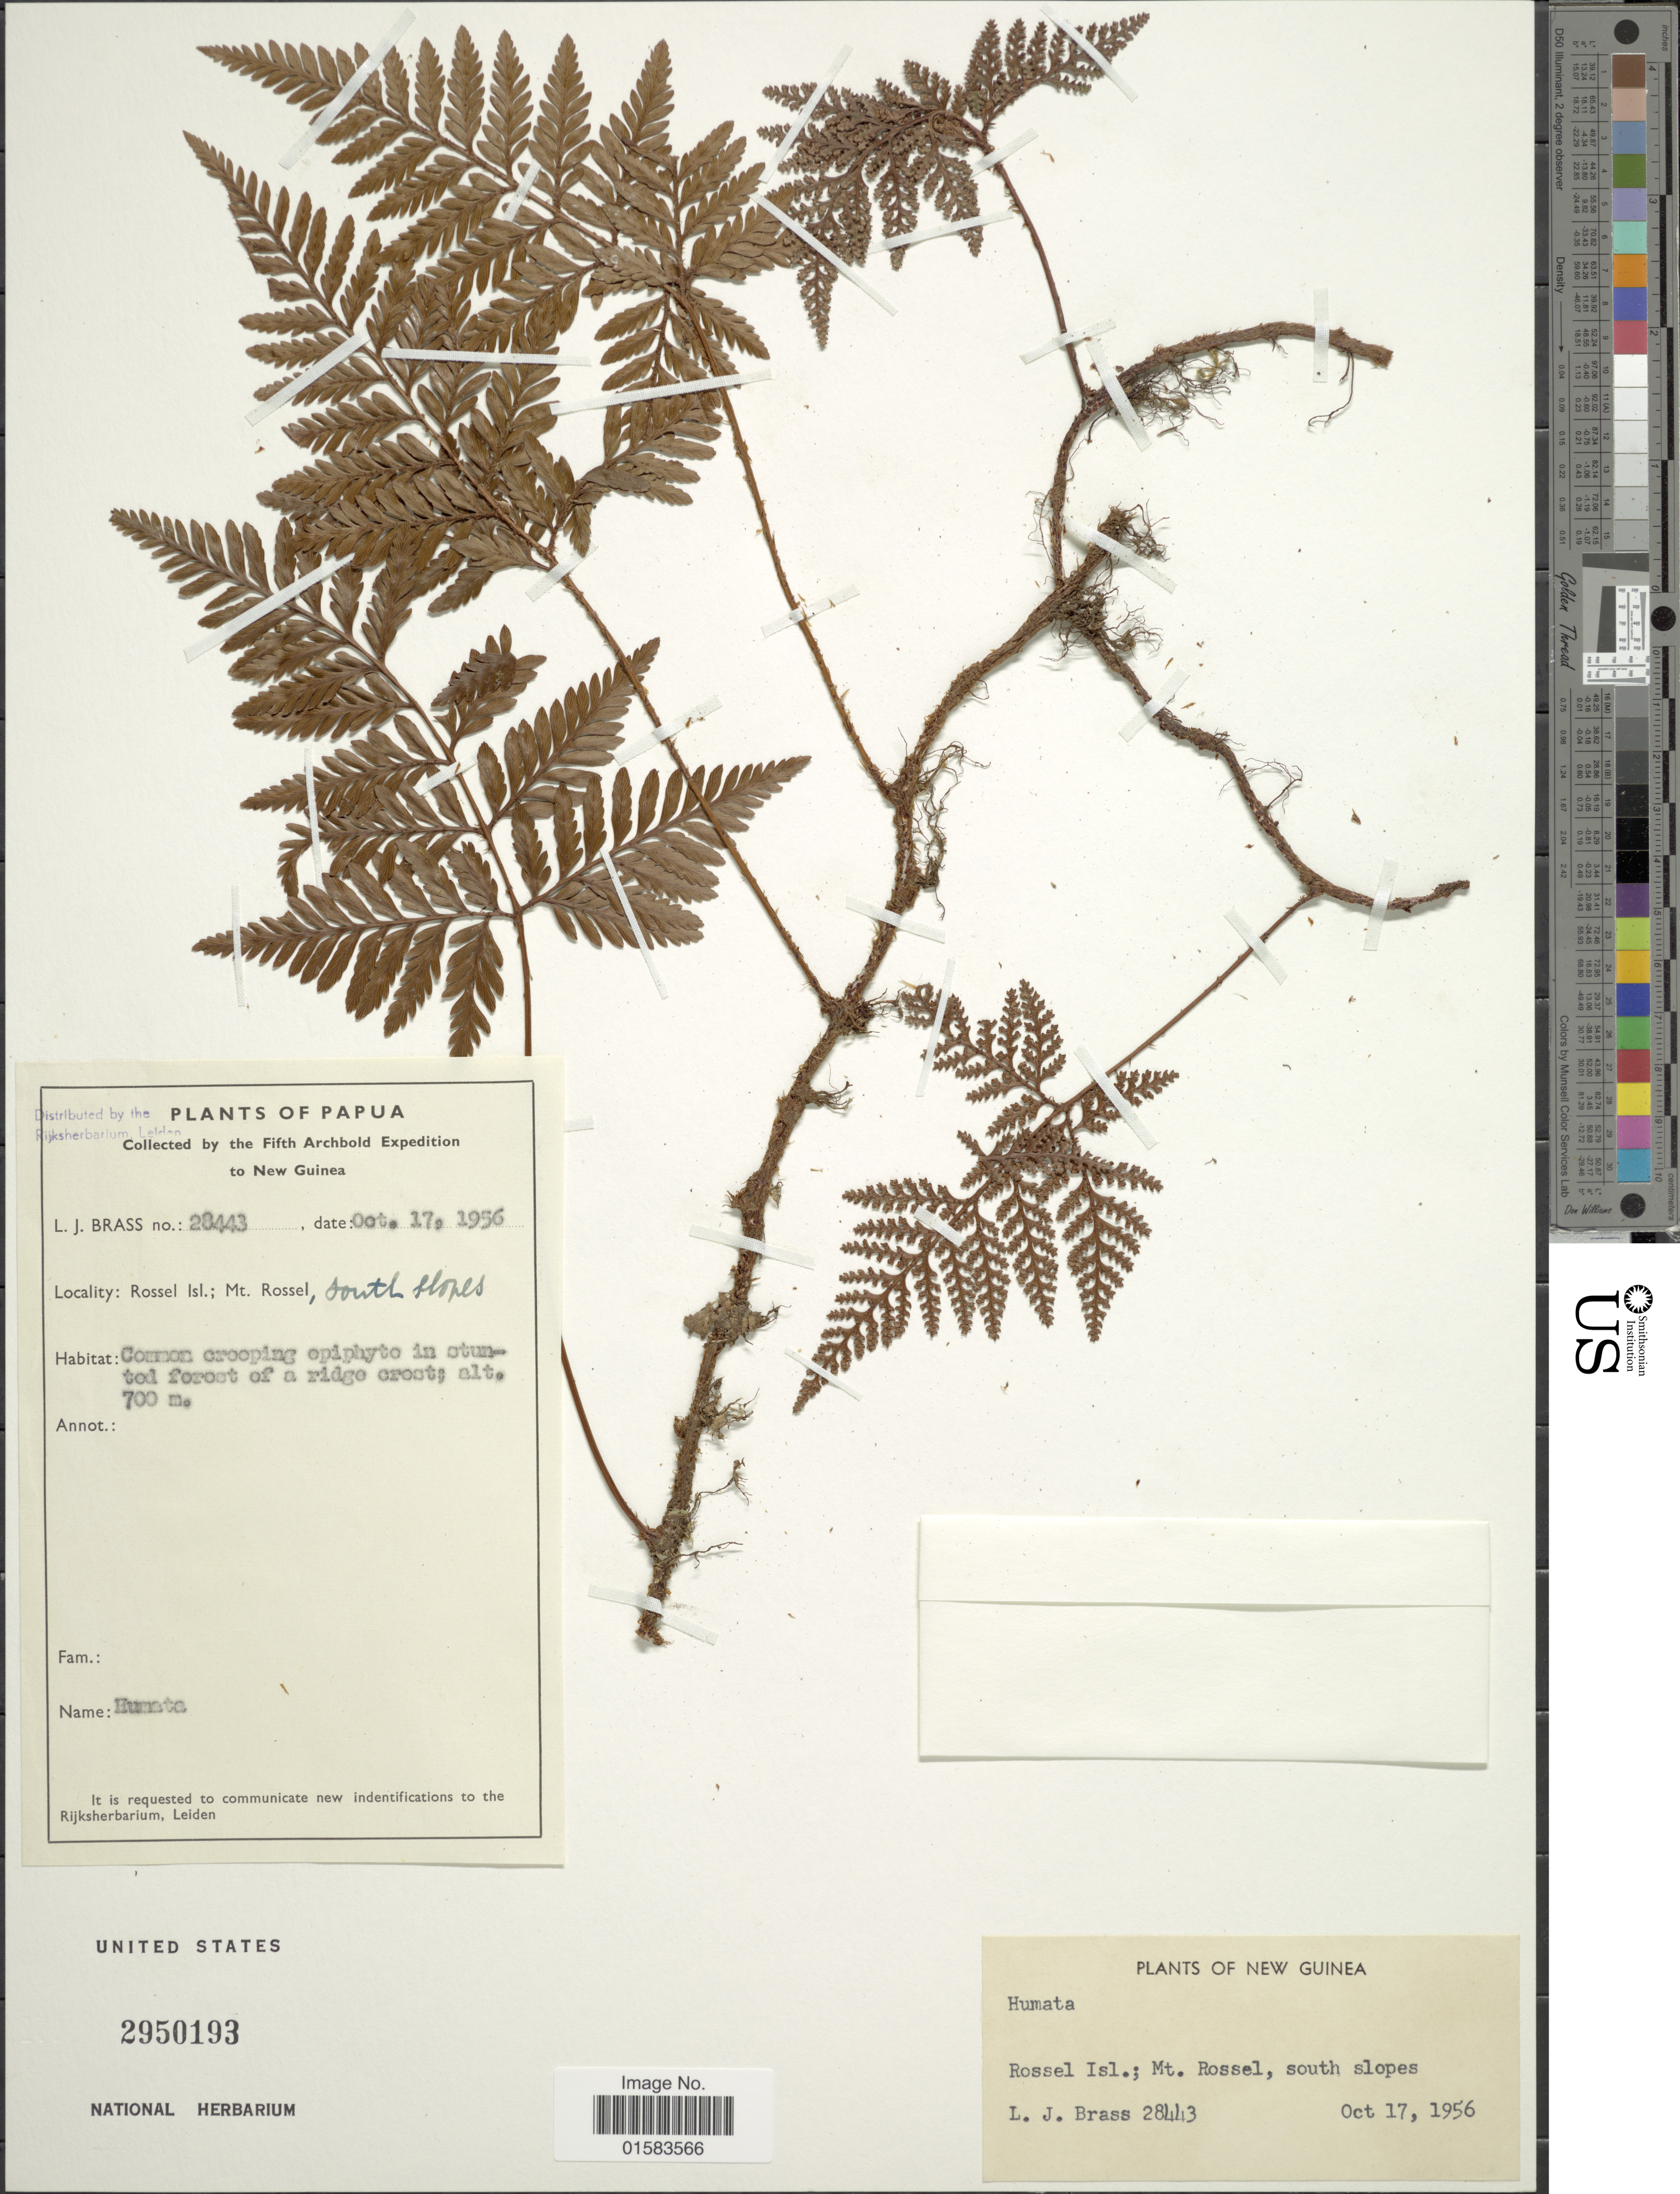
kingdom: Plantae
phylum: Tracheophyta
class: Polypodiopsida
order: Polypodiales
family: Davalliaceae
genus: Davallia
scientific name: Davallia sp.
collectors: L. J. Brass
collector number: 28443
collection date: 1956-10-17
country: Papua New Guinea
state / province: Milne Bay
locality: Rossel Isl., Mt. Rossel, south slopes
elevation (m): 700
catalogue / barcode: US 2950193